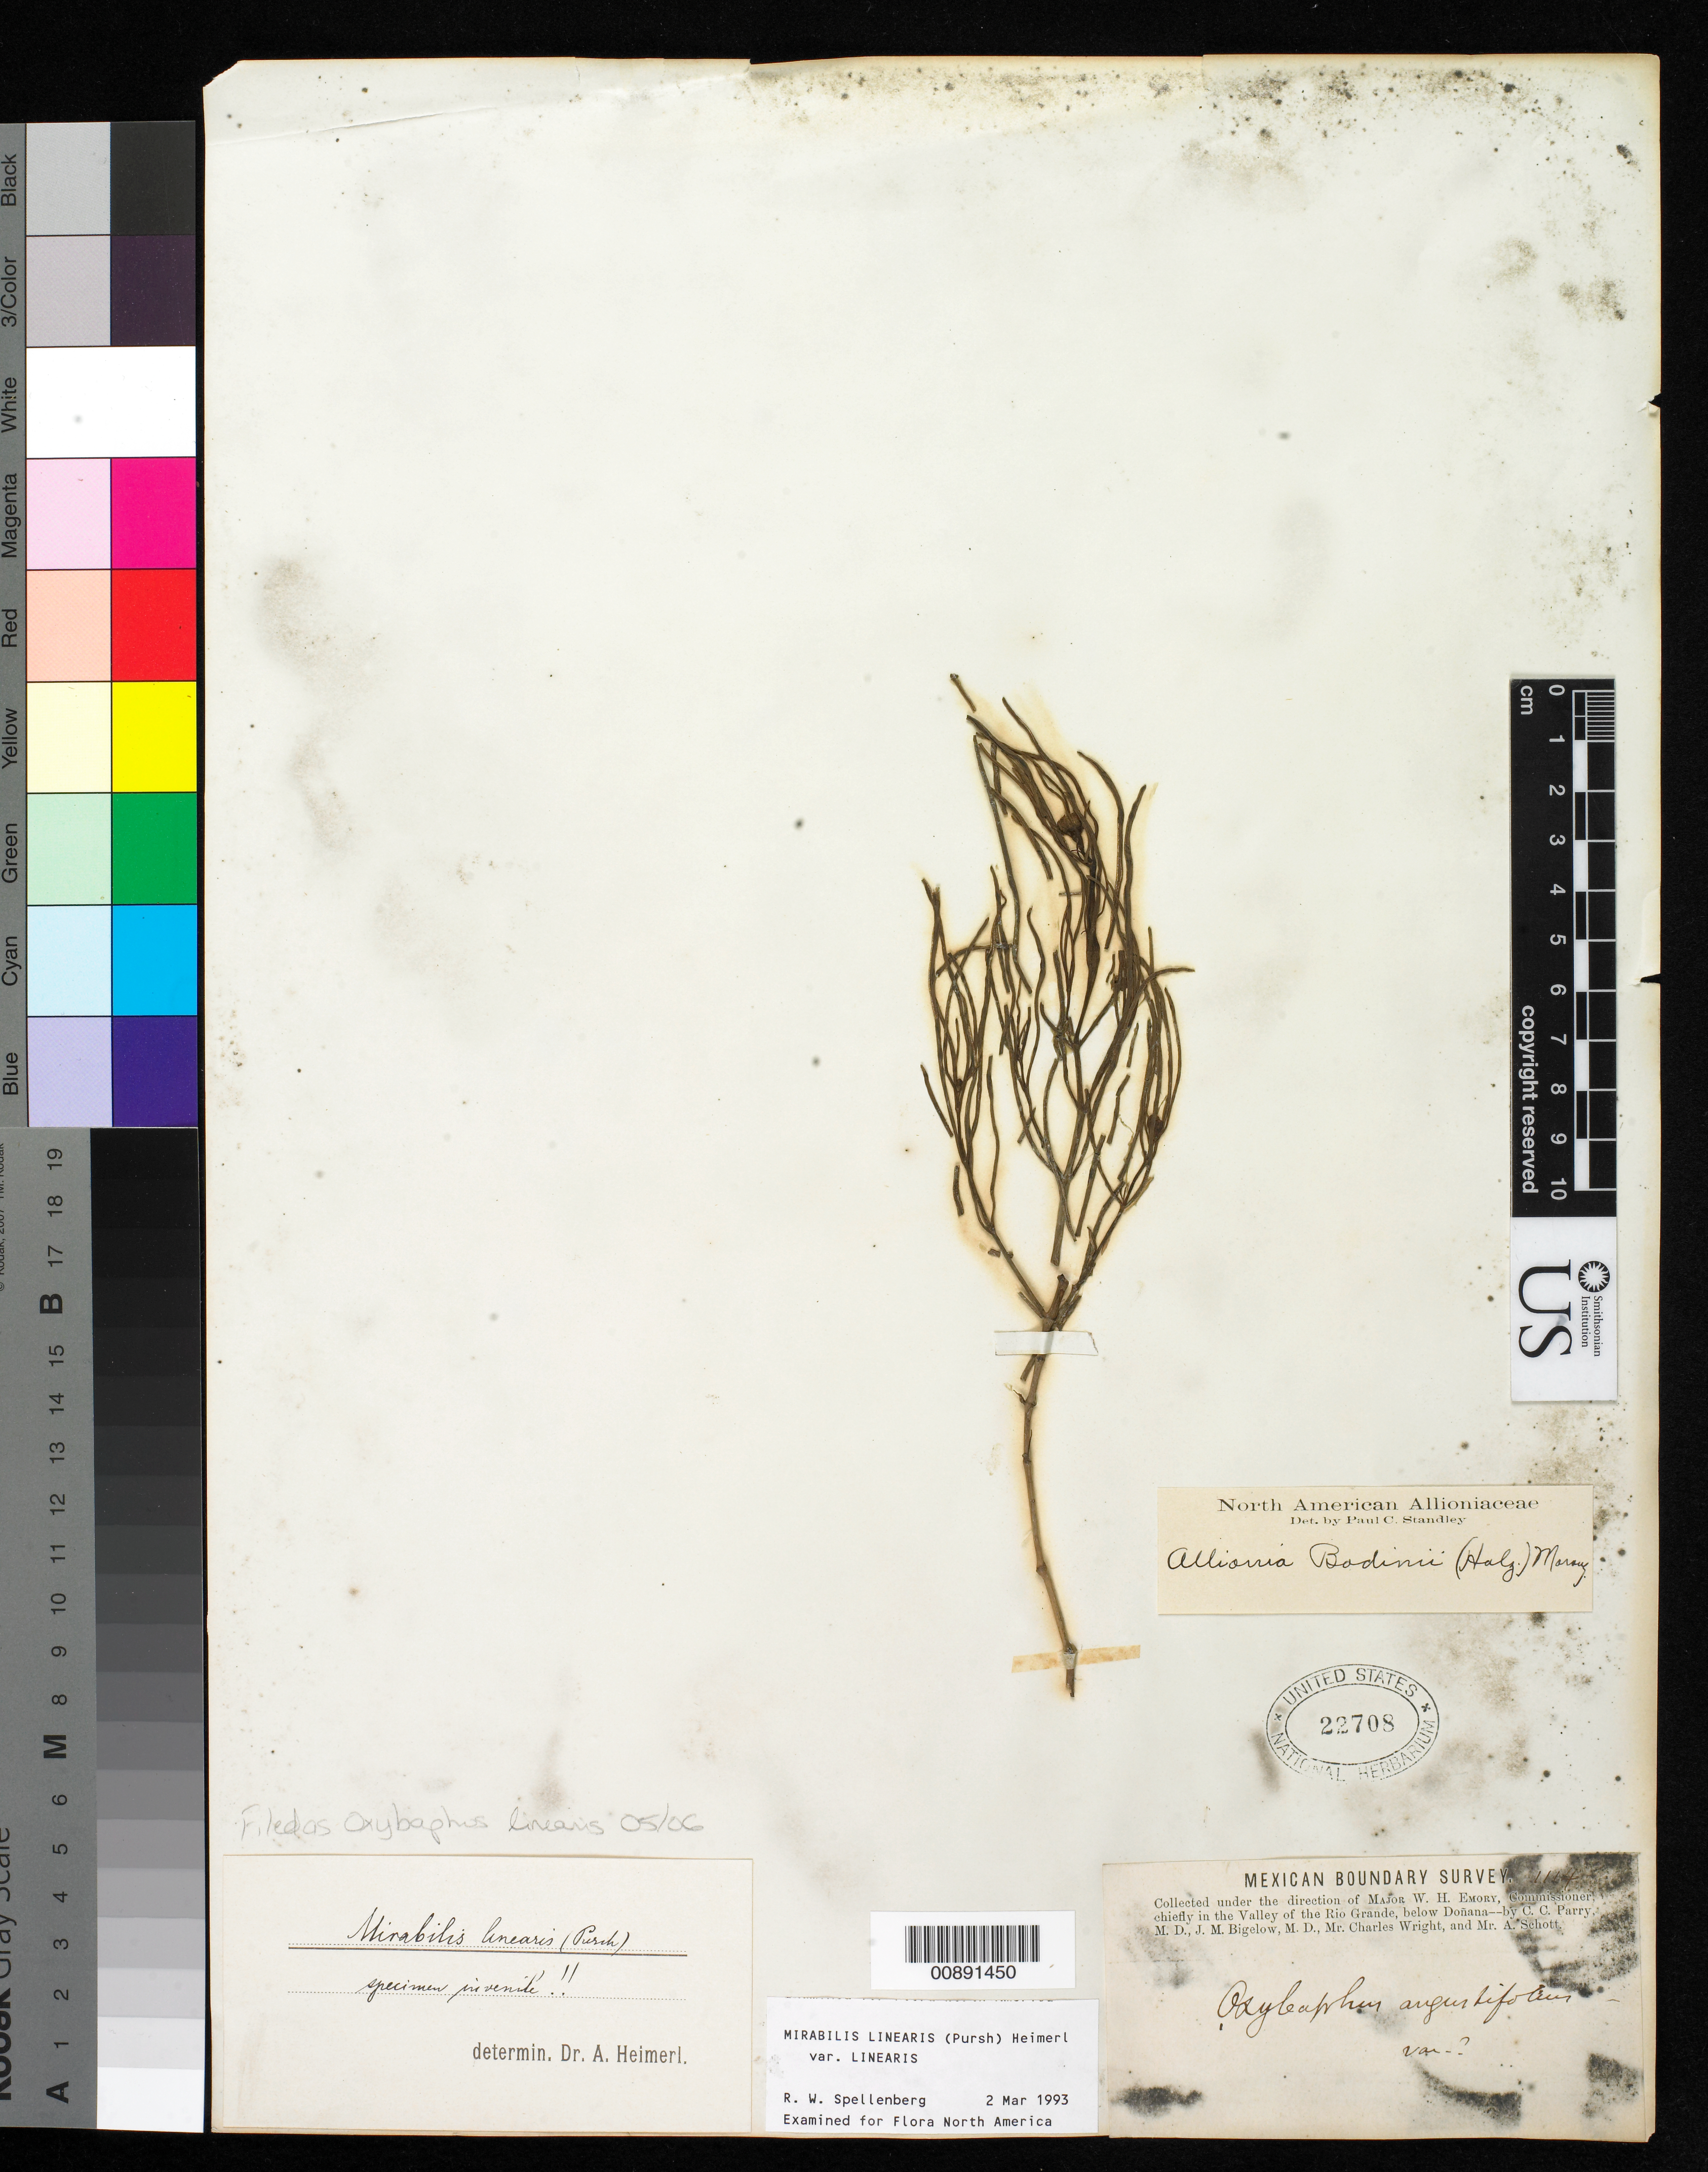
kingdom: Plantae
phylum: Tracheophyta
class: Magnoliopsida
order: Caryophyllales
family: Nyctaginaceae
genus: Oxybaphus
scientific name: Oxybaphus linearis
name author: (Pursh) B.L. Rob.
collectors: C. C. Parry, J. M. Bigelow, C. Wright & A. C. V. Schott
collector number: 1114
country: United States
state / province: New Mexico / Texas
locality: Valley of the Rio Grande, below Doñana.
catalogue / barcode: US 22708